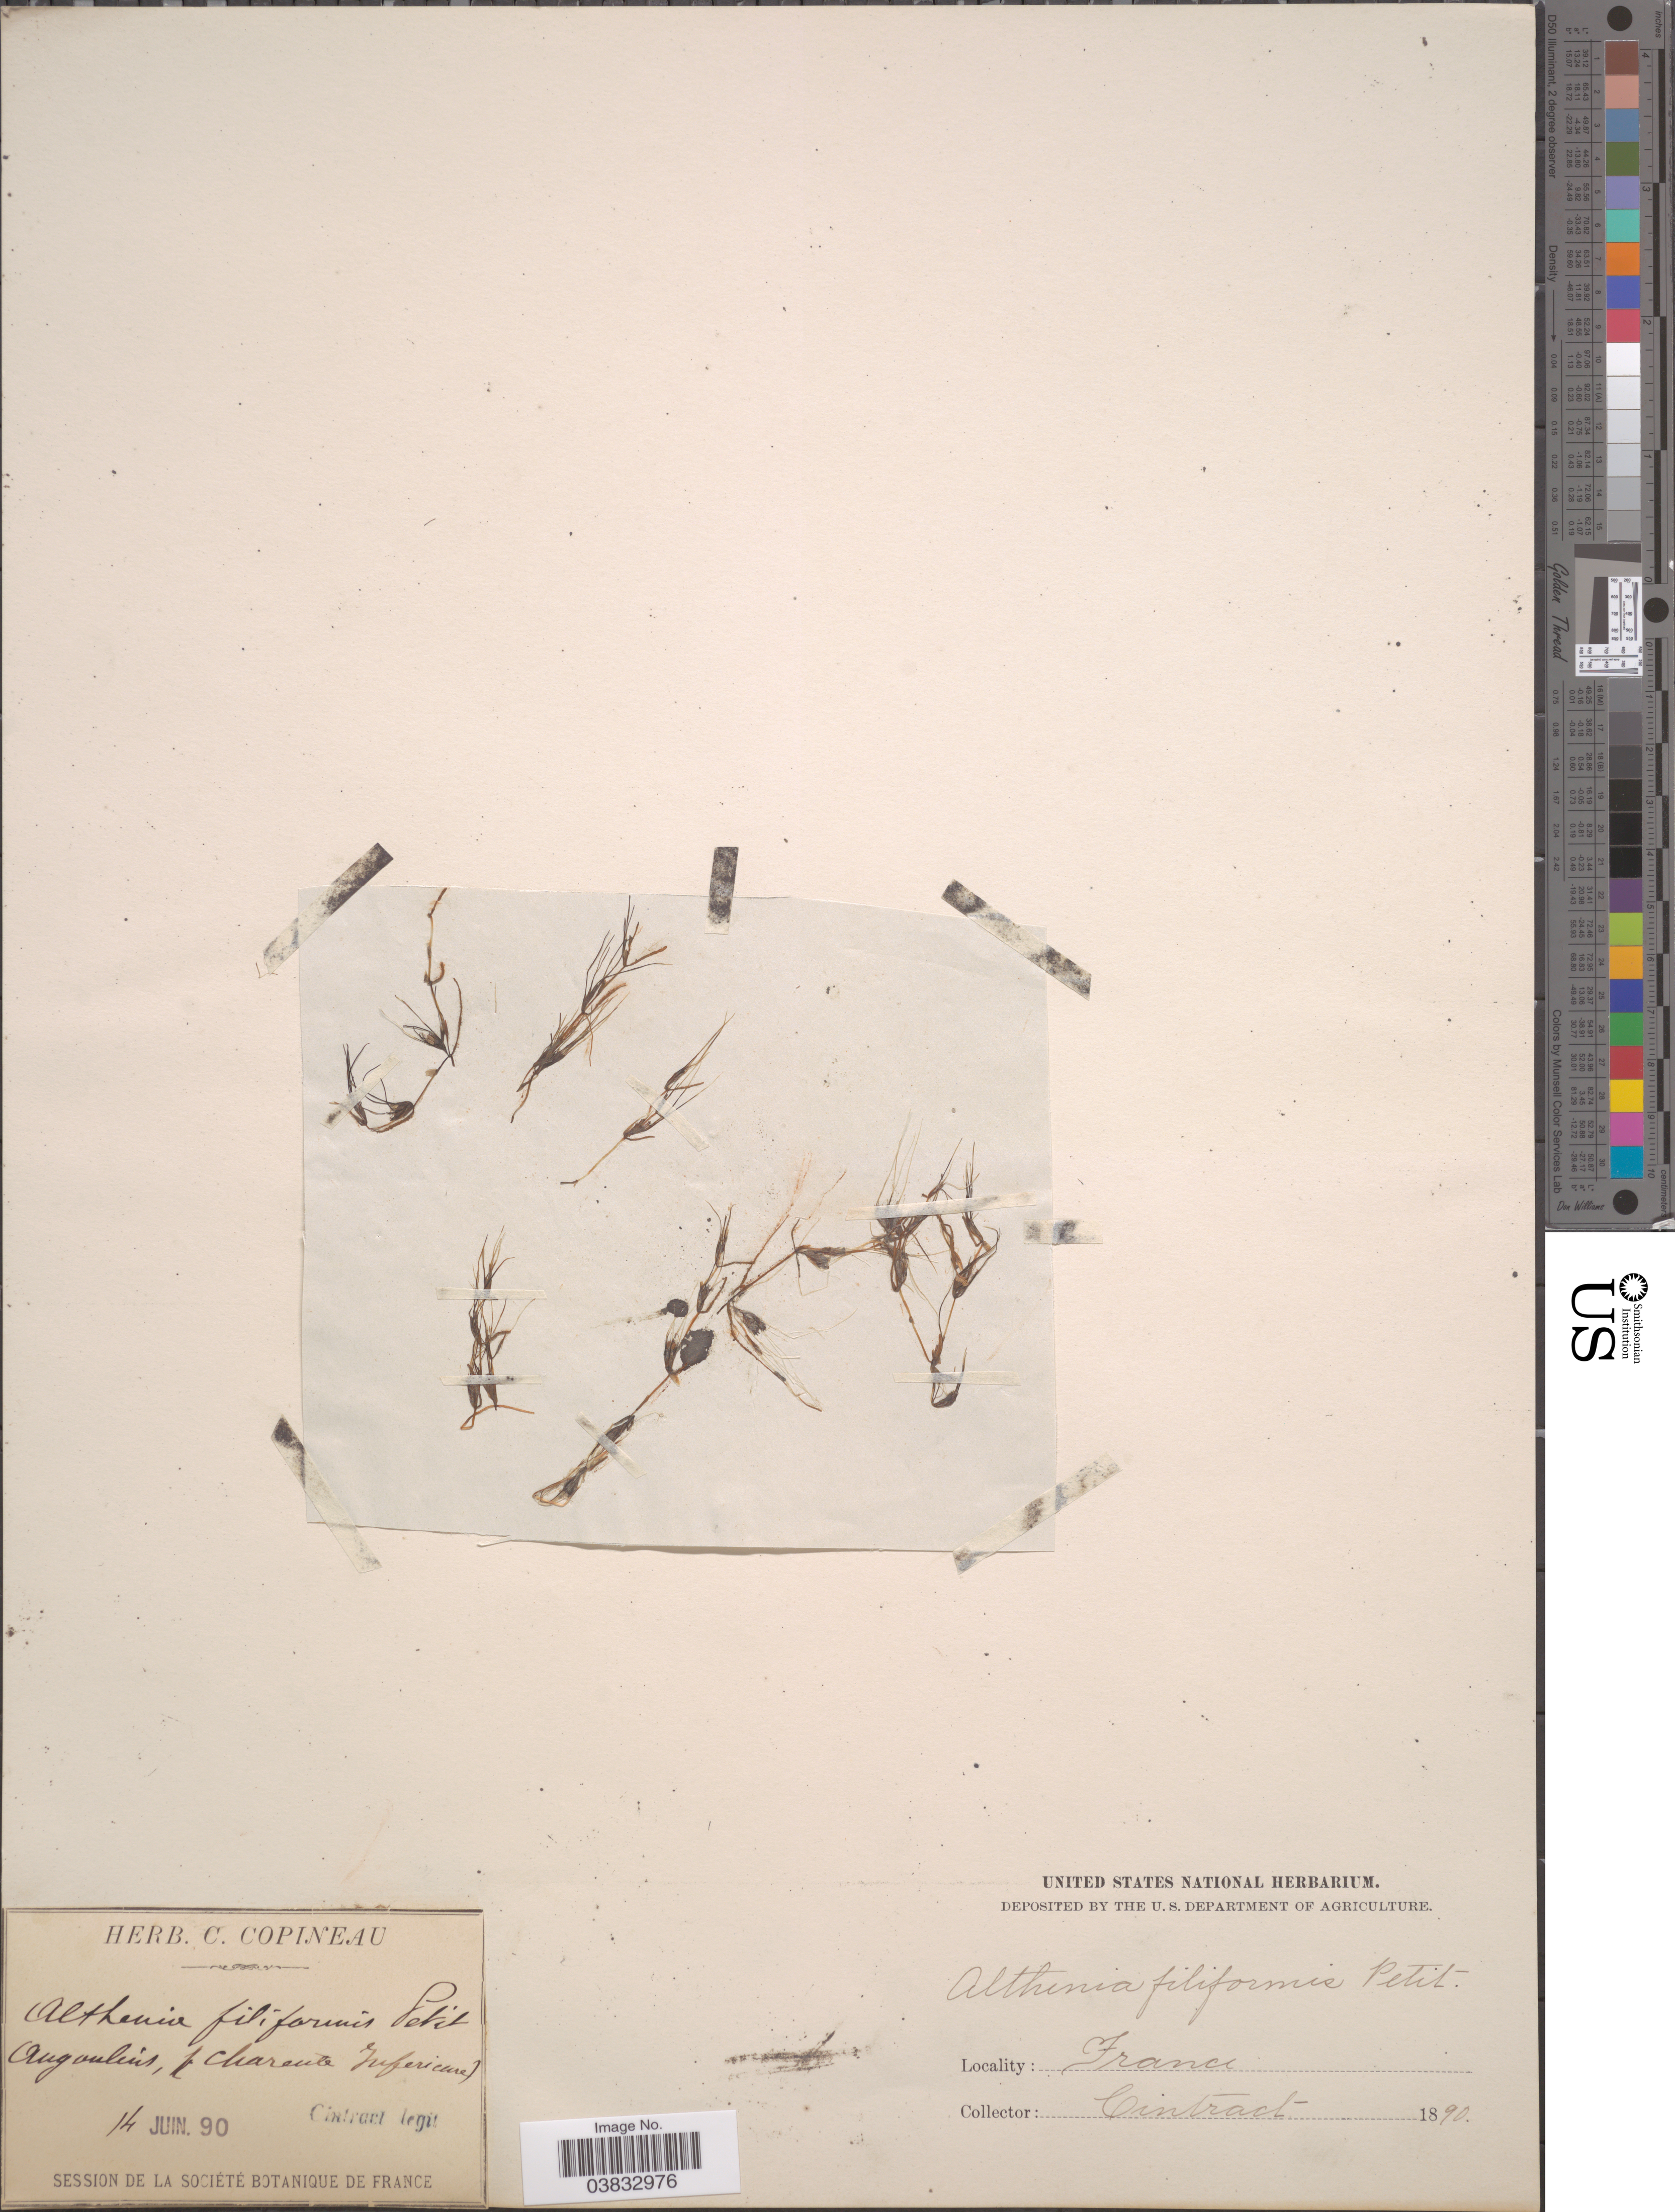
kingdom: Plantae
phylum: Tracheophyta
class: Liliopsida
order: Alismatales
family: Potamogetonaceae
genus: Althenia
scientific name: Althenia filiformis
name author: Petit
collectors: Cintract, --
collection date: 1890-06-14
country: France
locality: Angoulins, Charente Inferieure.